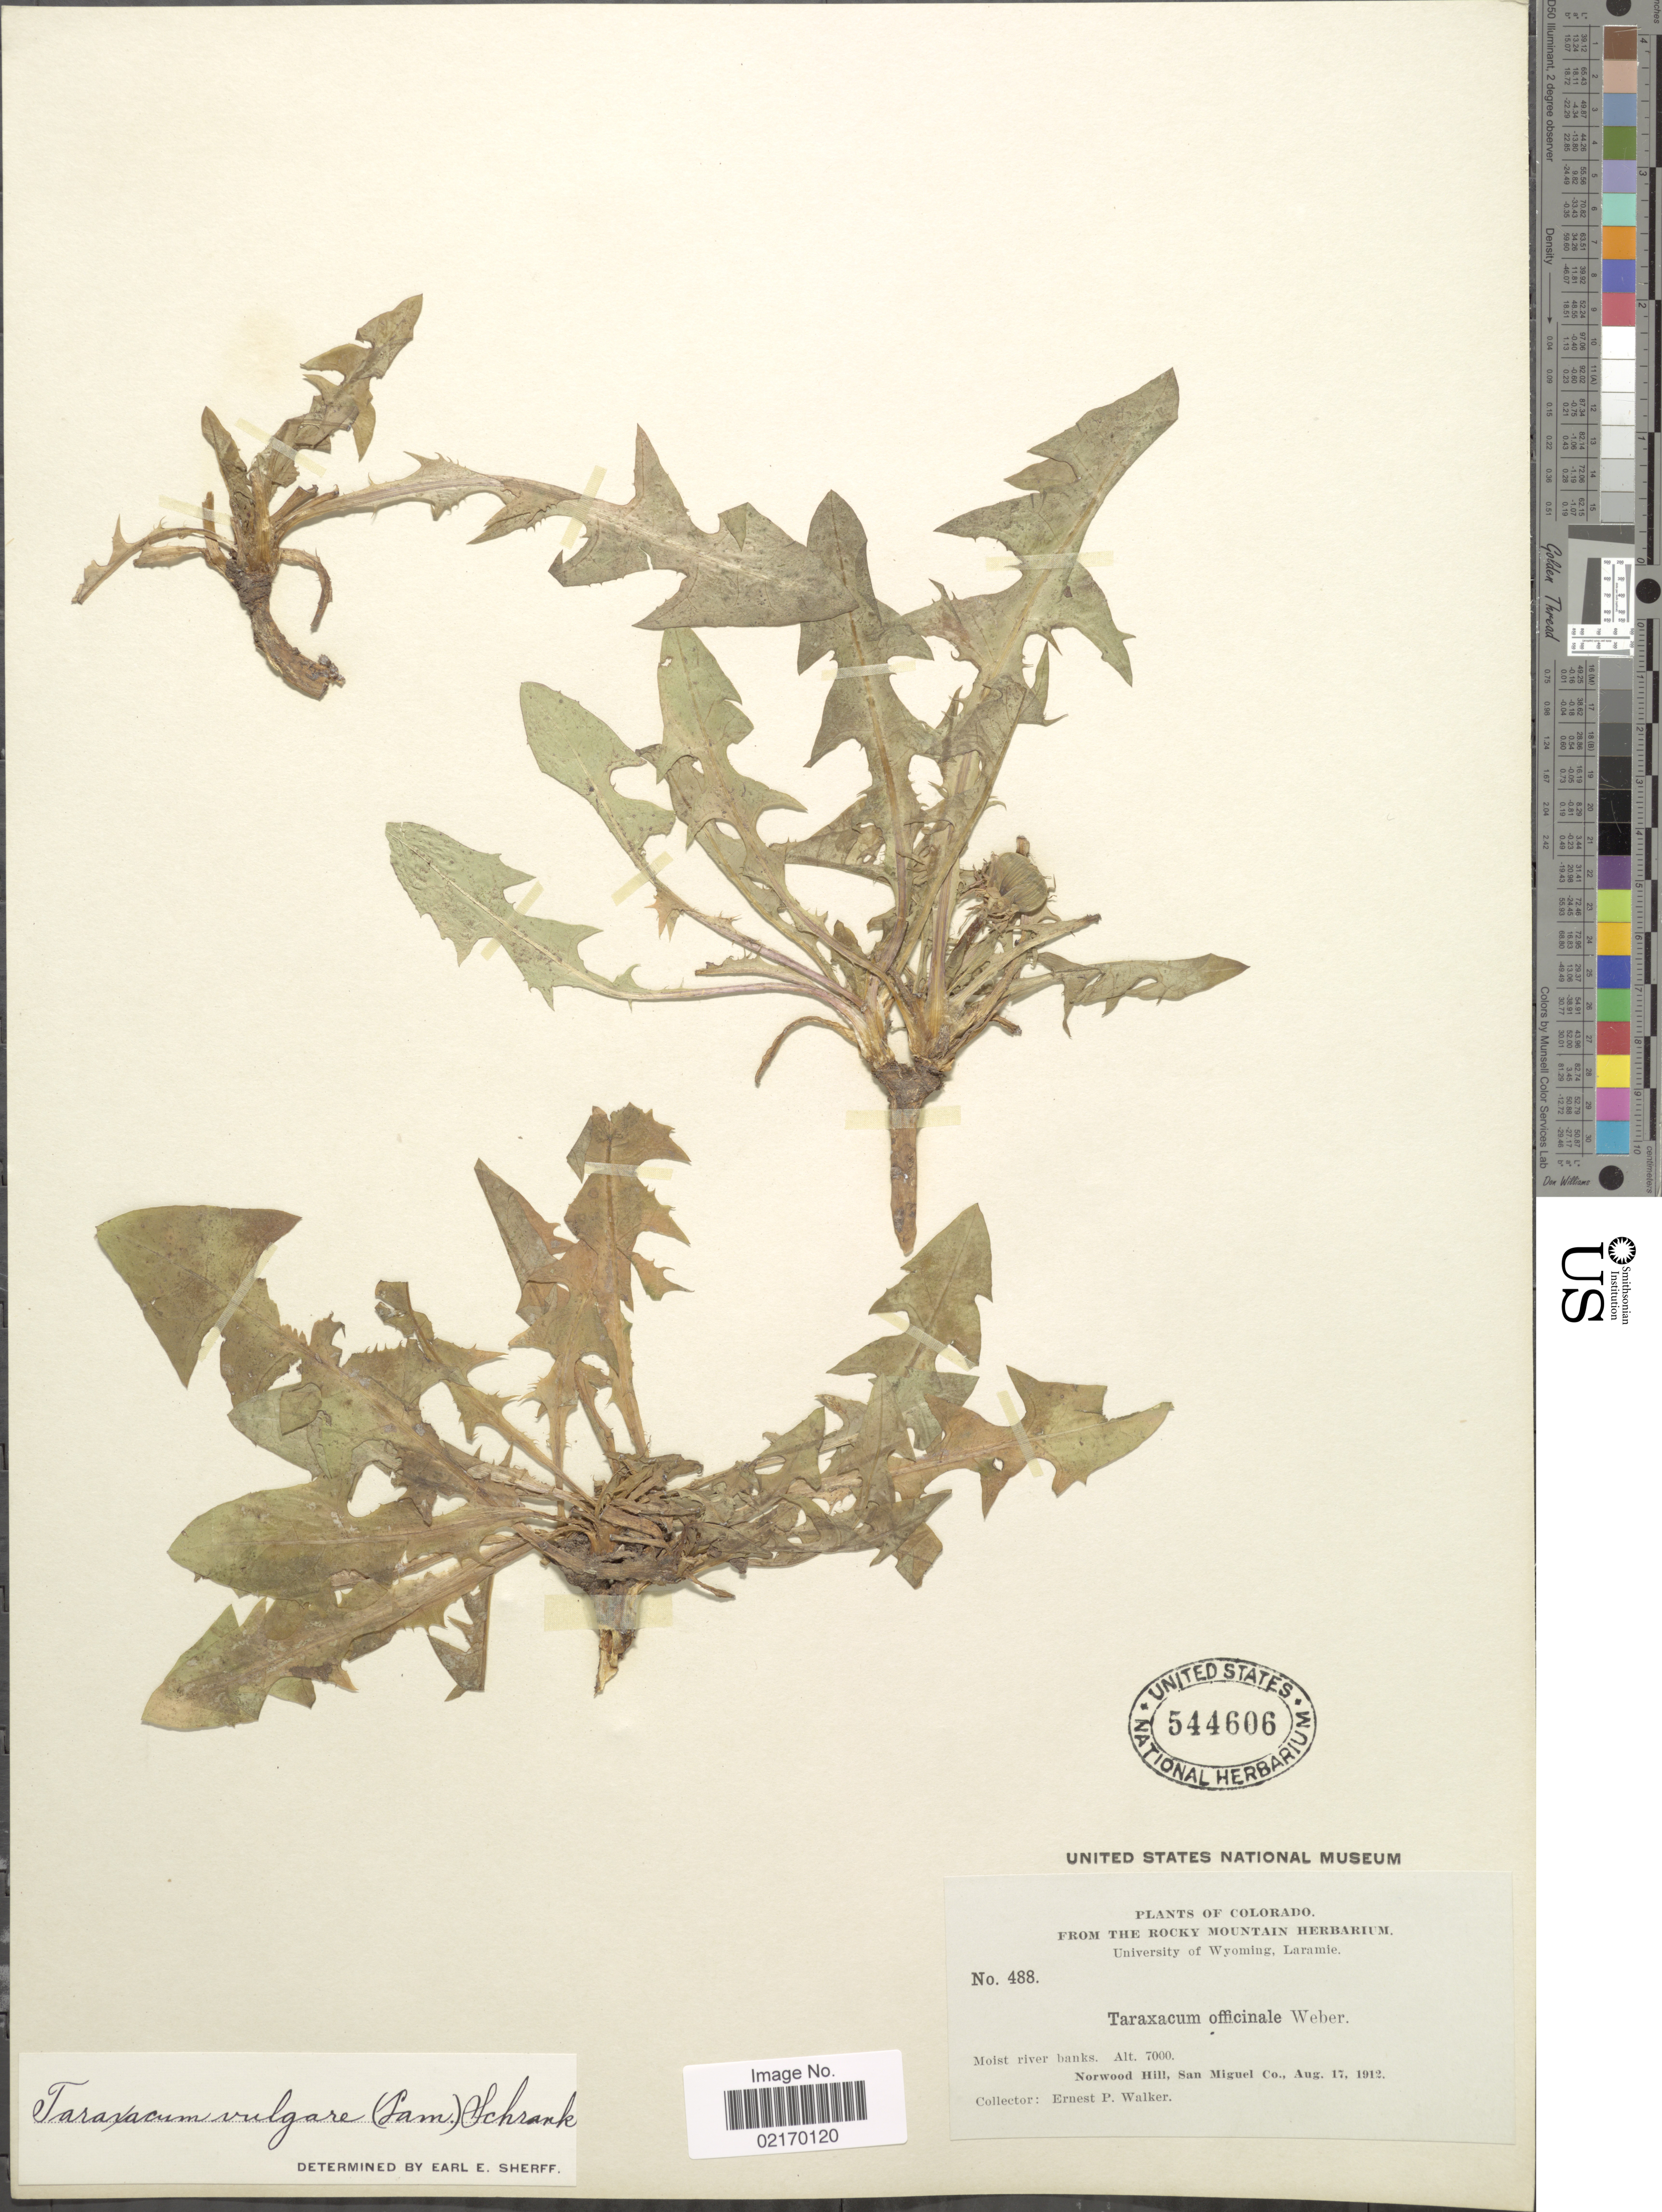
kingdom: Plantae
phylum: Tracheophyta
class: Magnoliopsida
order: Asterales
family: Asteraceae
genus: Taraxacum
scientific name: Taraxacum officinale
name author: G.H. Weber ex F.H. Wigg.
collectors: E. P. Walker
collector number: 488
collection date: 1912-08-17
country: United States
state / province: Colorado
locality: Moist river banks, Norwood Hill, San Miguel Co.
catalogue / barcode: US 544606